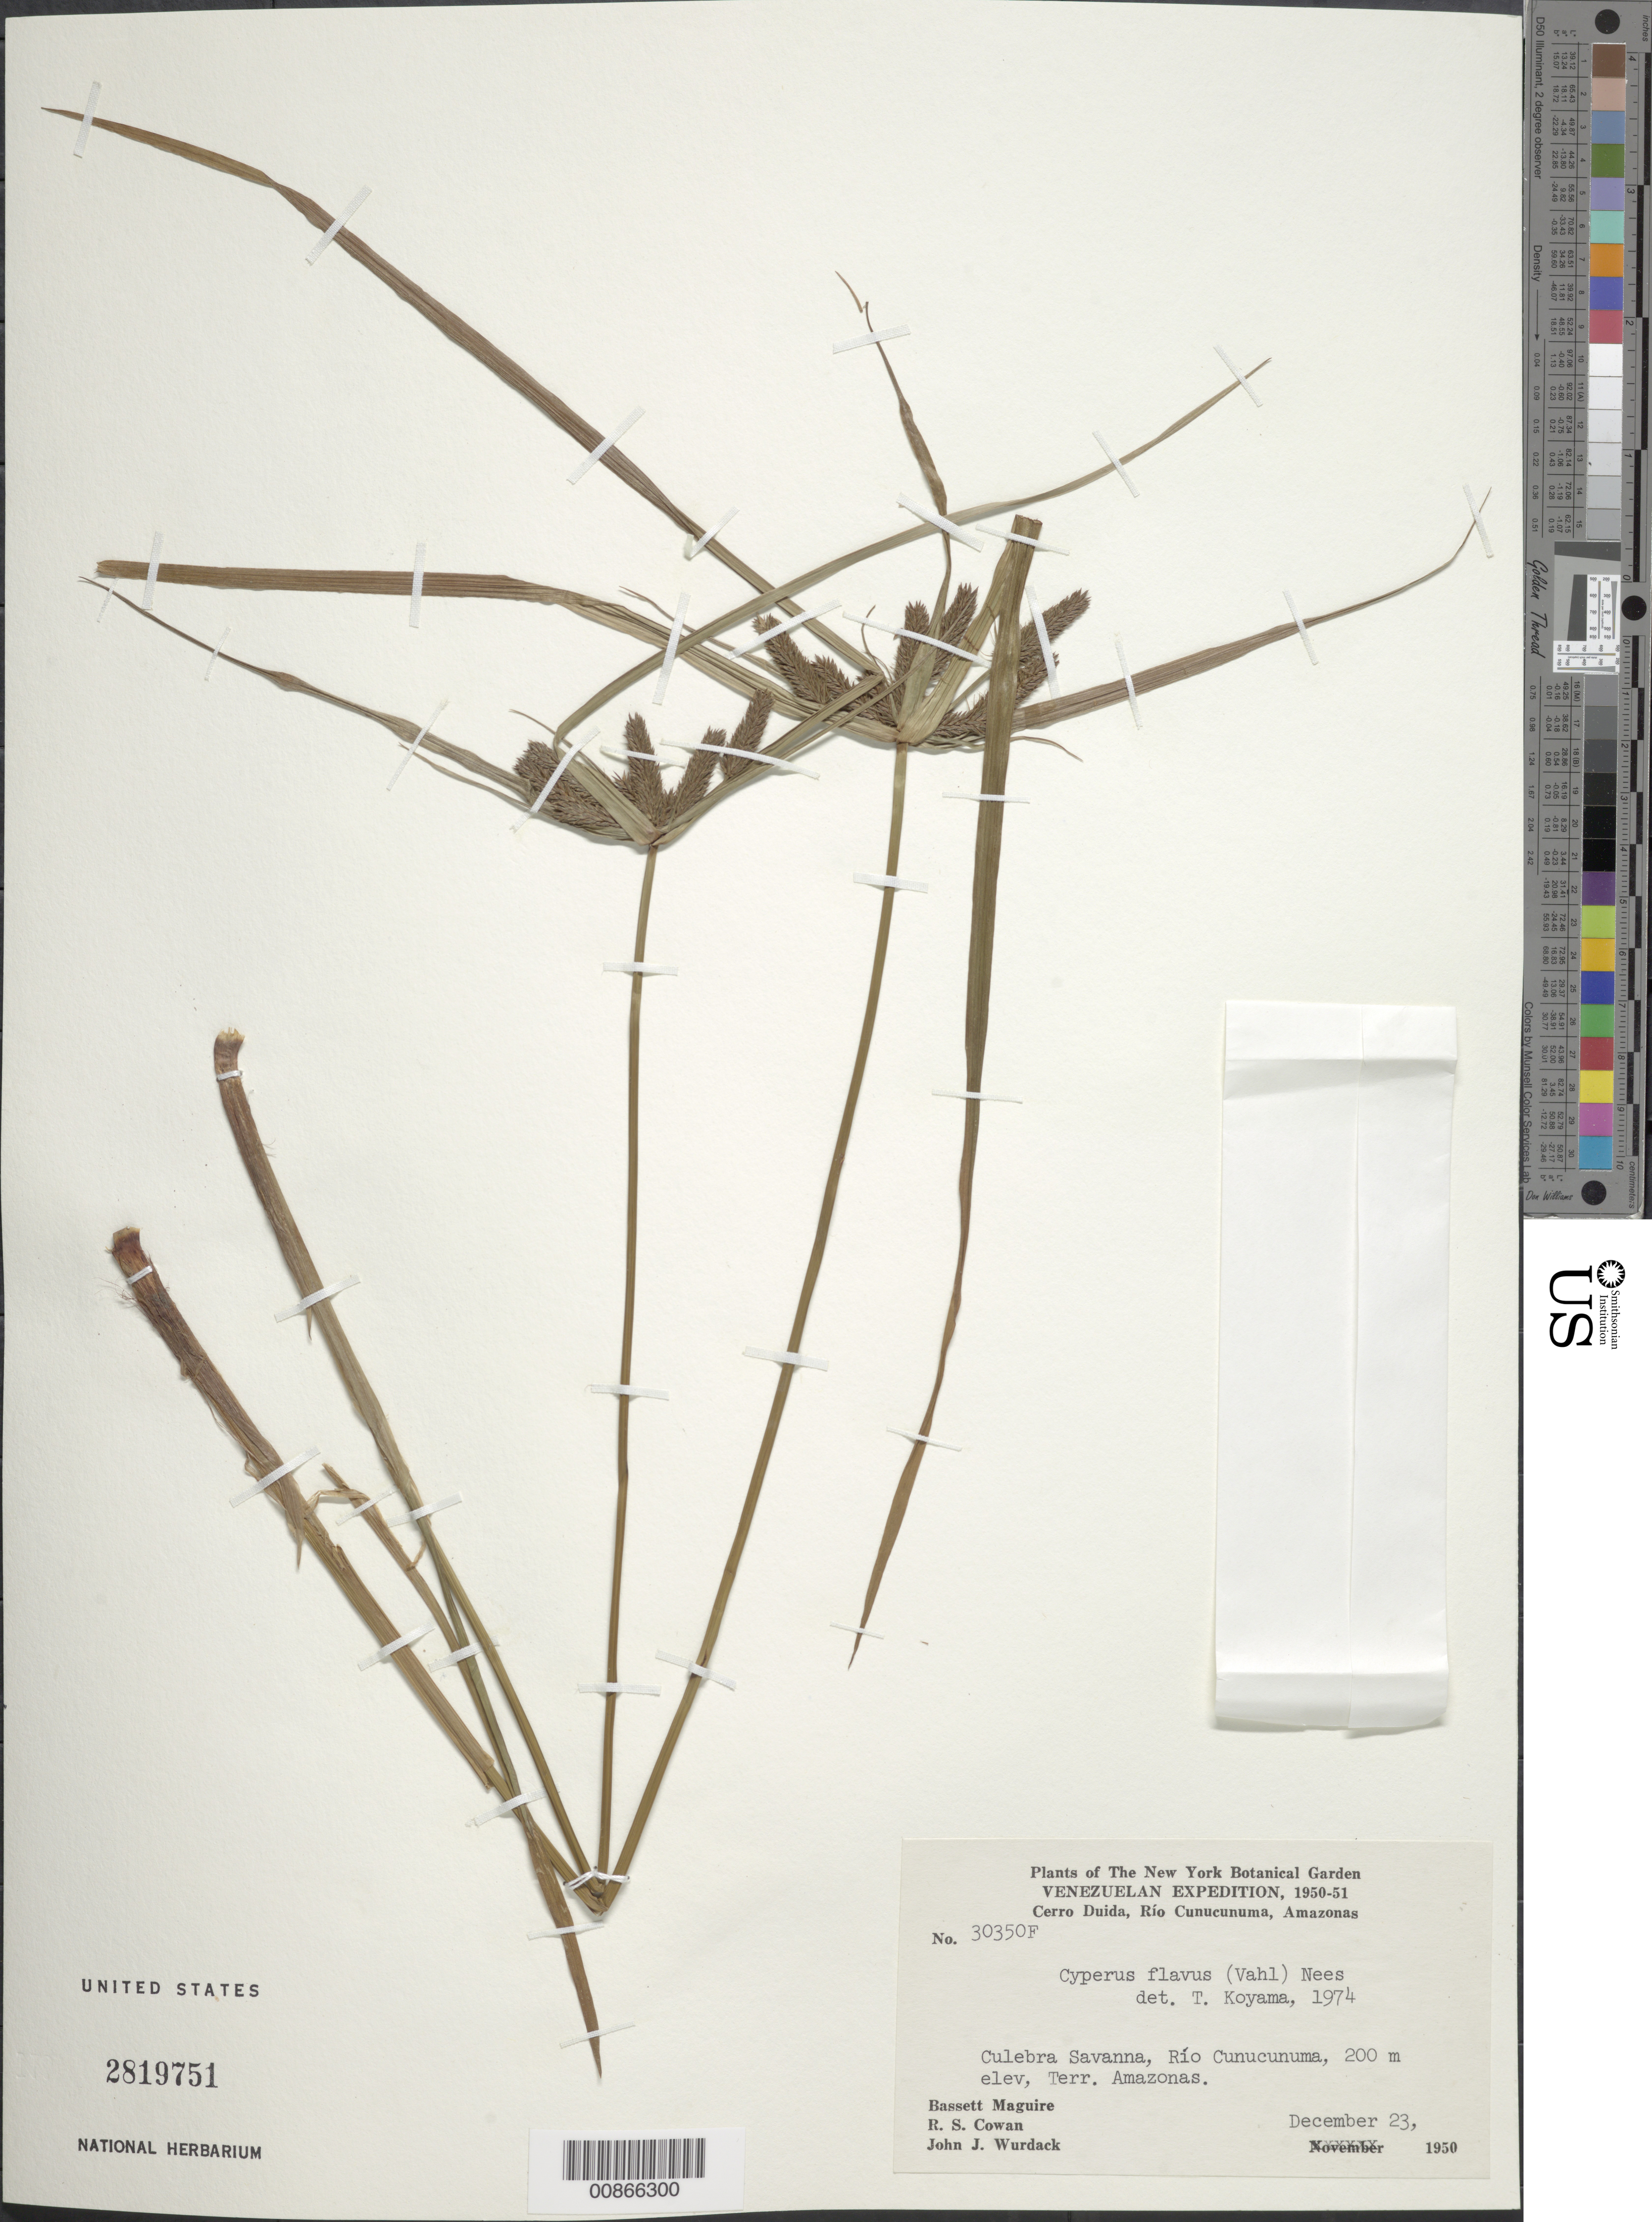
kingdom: Plantae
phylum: Tracheophyta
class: Liliopsida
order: Poales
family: Cyperaceae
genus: Cyperus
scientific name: Cyperus aggregatus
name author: (Willd.) Endl.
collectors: B. Maguire, R. S. Cowan & J. J. Wurdack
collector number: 30350 F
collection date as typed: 23-Dec-50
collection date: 1950-12-23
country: Venezuela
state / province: Amazonas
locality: Río Cunucunuma, Culebra Savanna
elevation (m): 200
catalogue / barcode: US 2819751